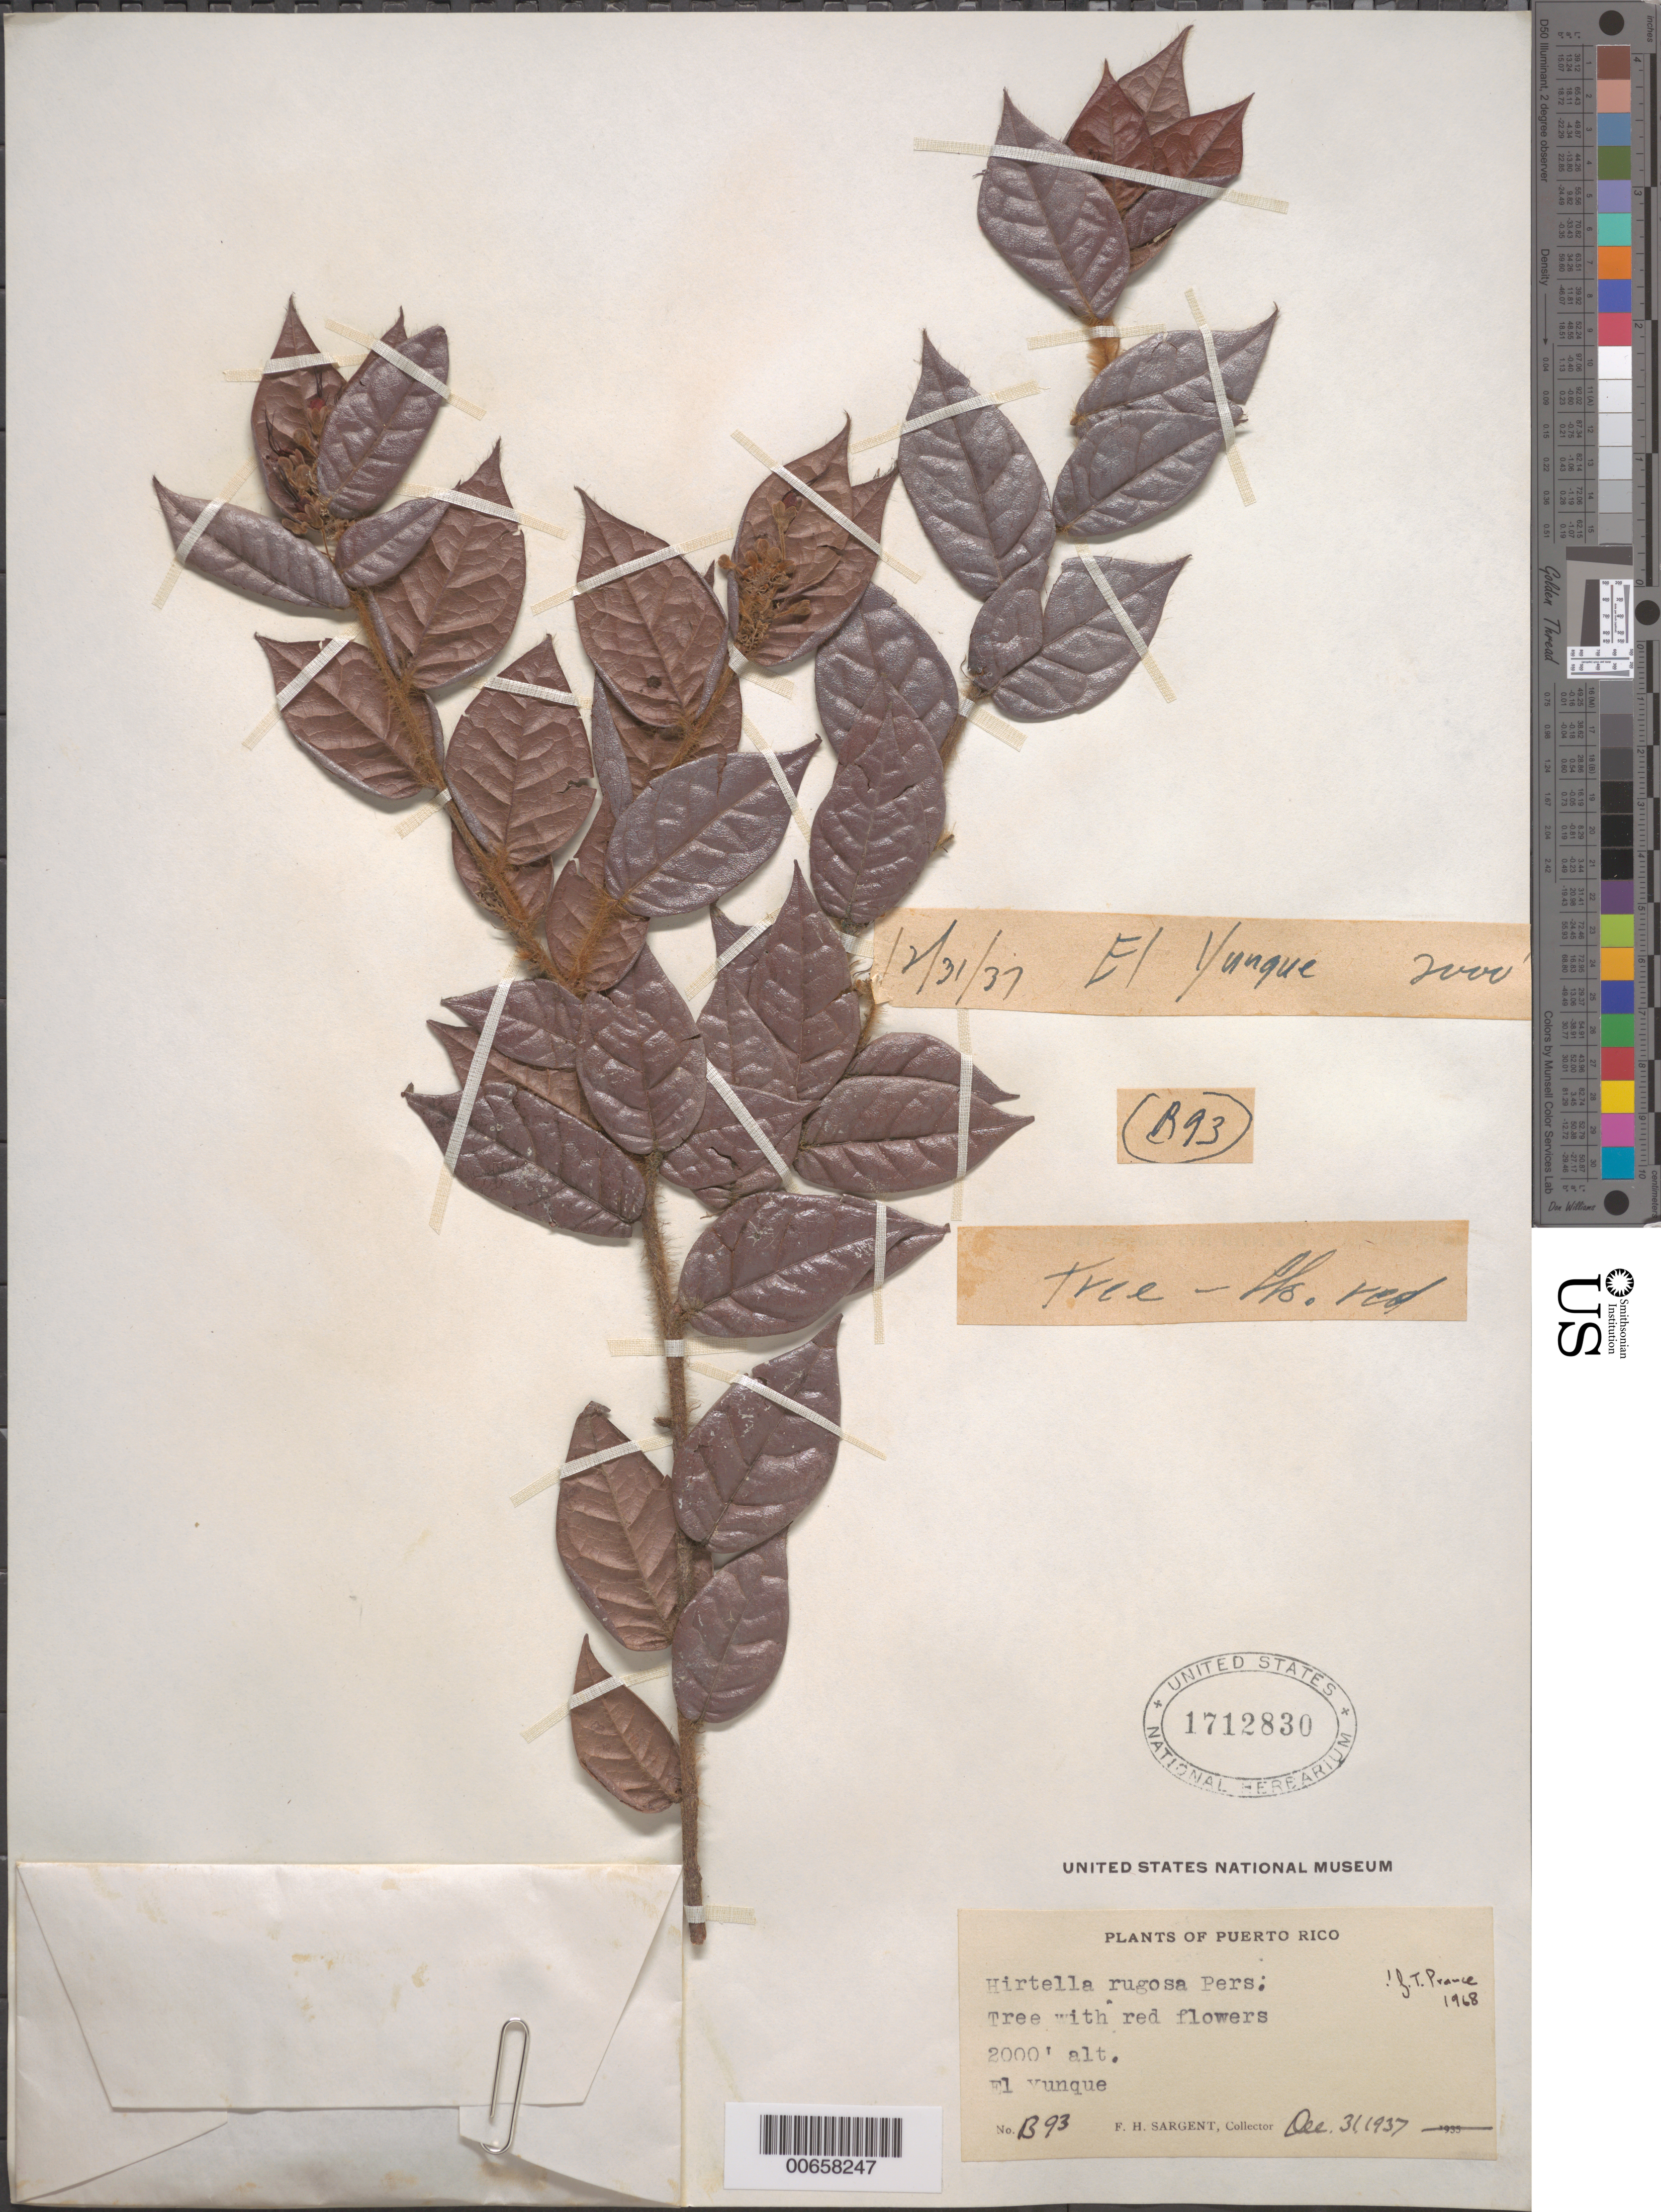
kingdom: Plantae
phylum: Tracheophyta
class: Magnoliopsida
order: Malpighiales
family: Chrysobalanaceae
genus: Hirtella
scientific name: Hirtella rugosa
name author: Thuill. ex Pers.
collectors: F. H. Sargent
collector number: B93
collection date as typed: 31 Dec 1951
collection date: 1951-12-31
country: Puerto Rico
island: Greater Antilles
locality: El Yunque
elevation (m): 610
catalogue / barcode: US 1712830